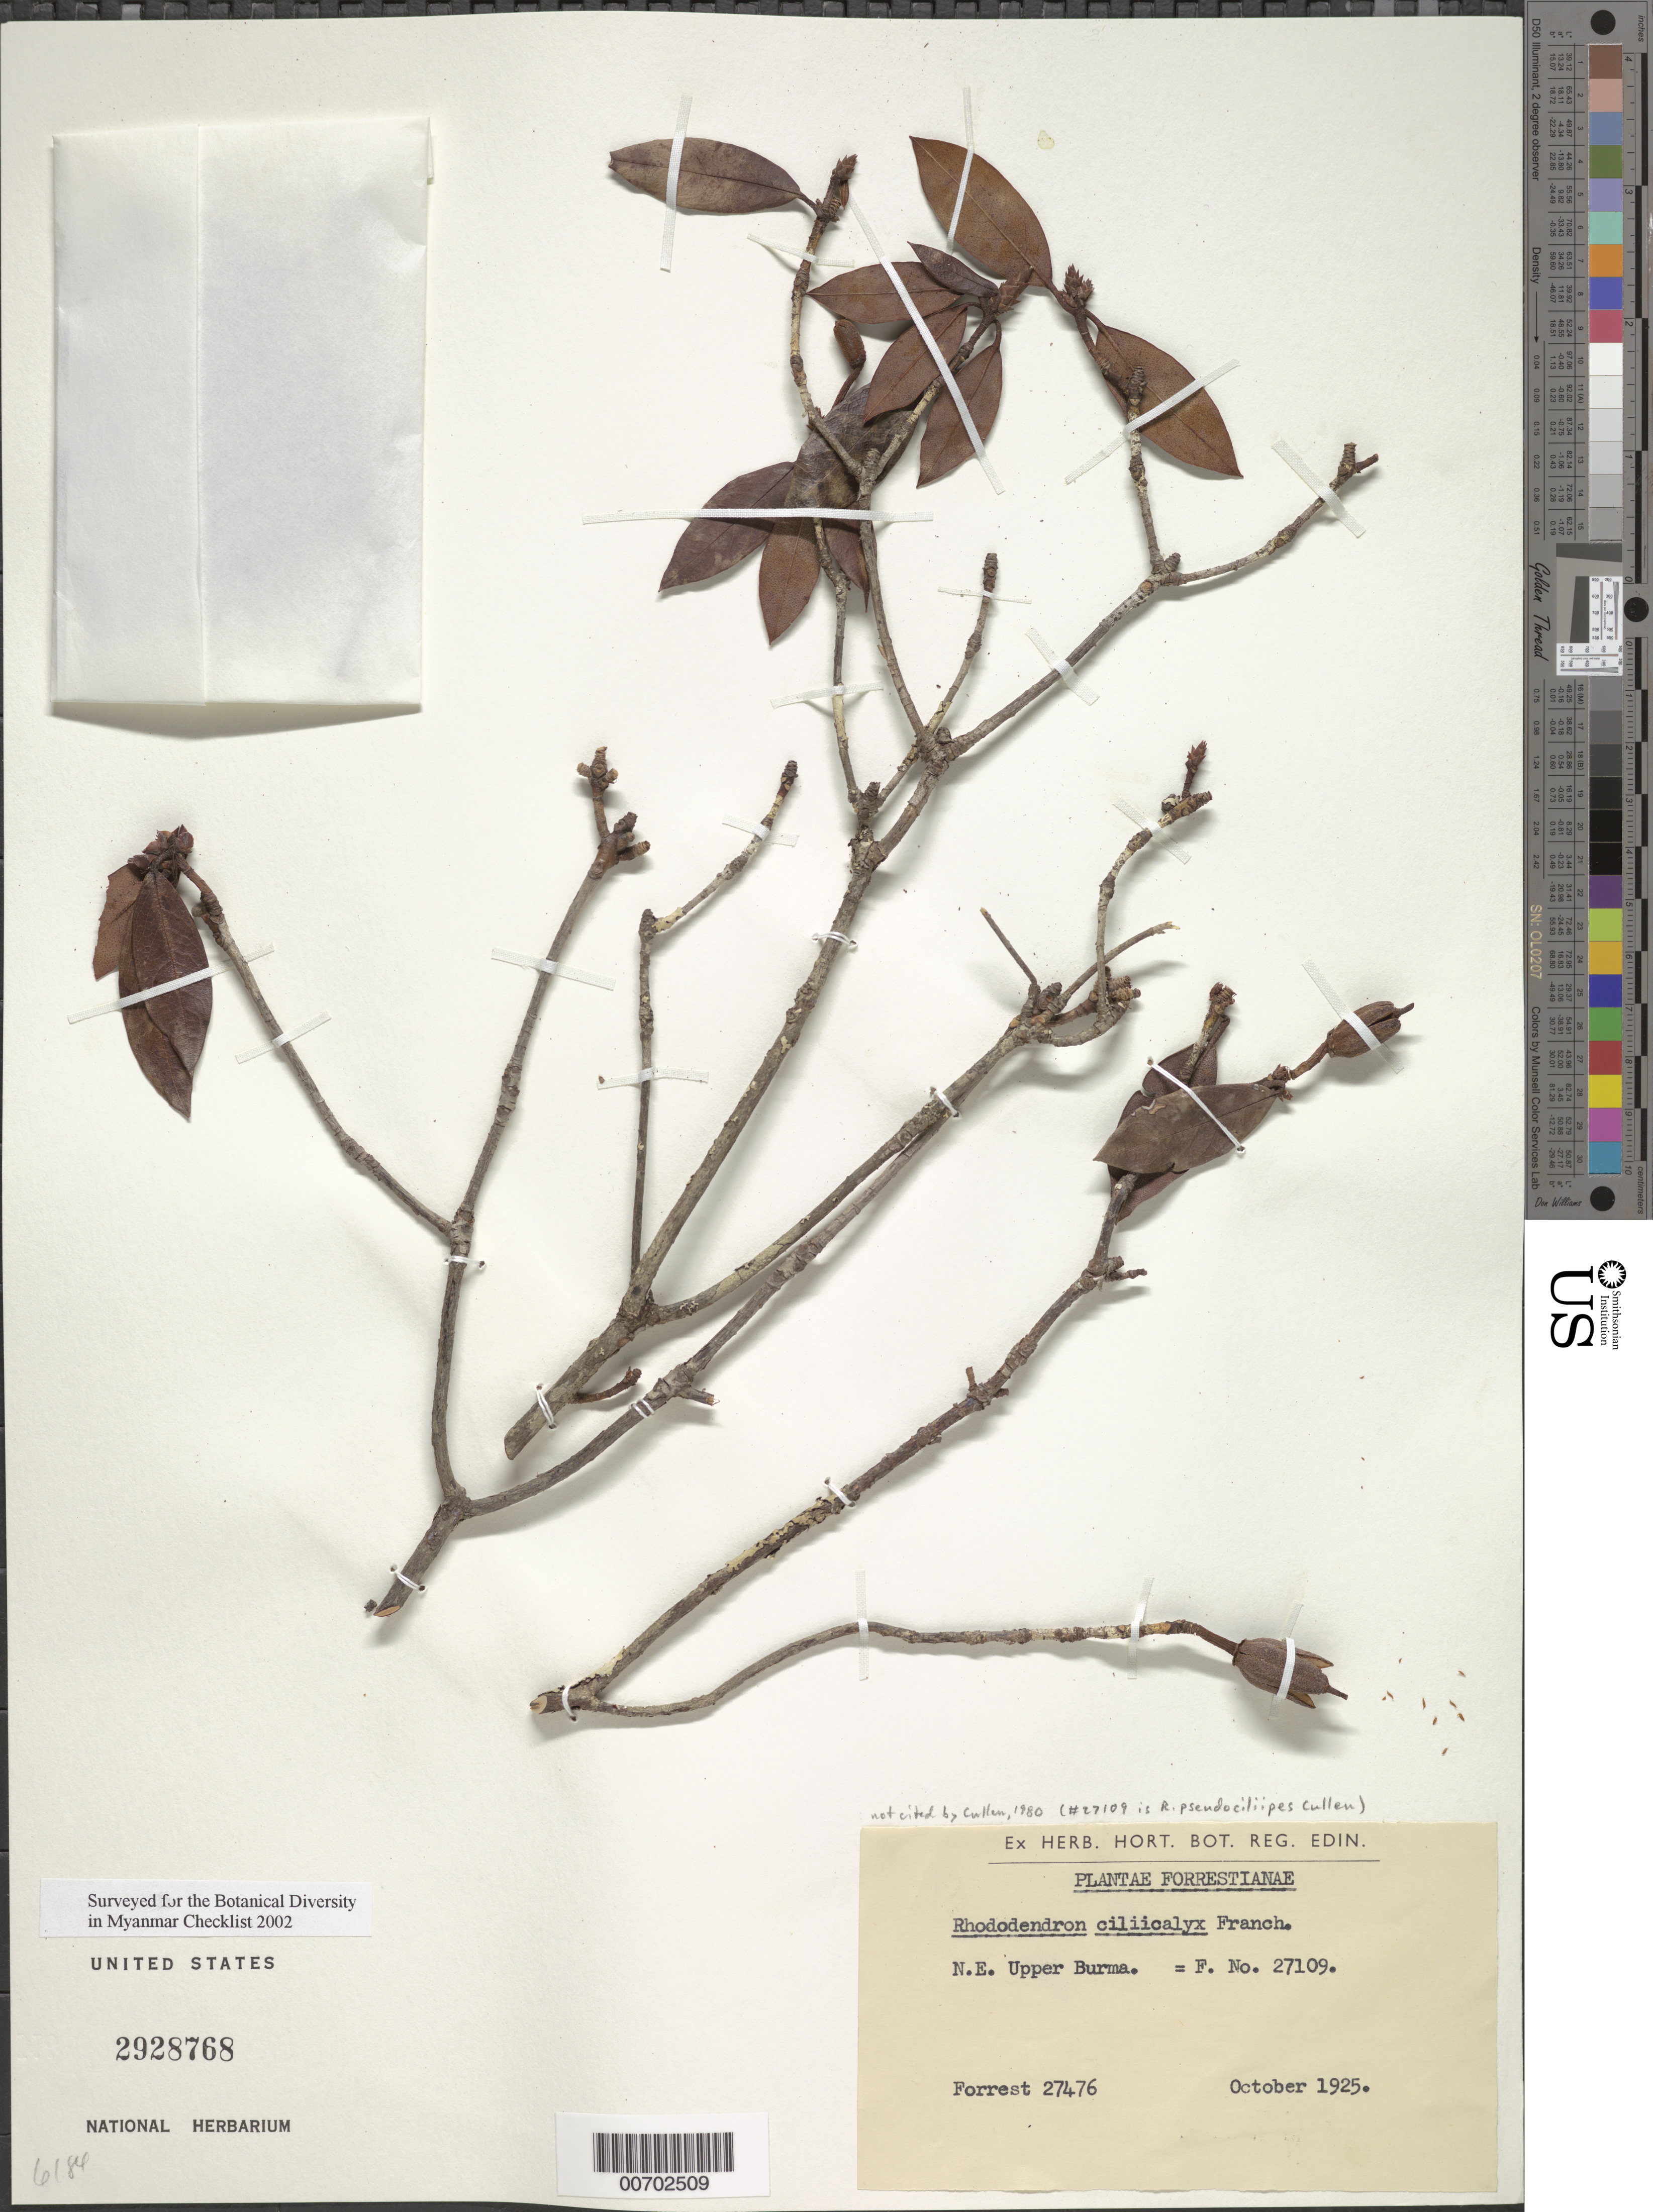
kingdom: Plantae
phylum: Tracheophyta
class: Magnoliopsida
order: Ericales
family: Ericaceae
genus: Rhododendron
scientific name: Rhododendron pseudociliipes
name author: Cullen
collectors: G. Forrest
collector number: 27476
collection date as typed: Oct 1925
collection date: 1925-10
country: Myanmar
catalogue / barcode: US 2928768